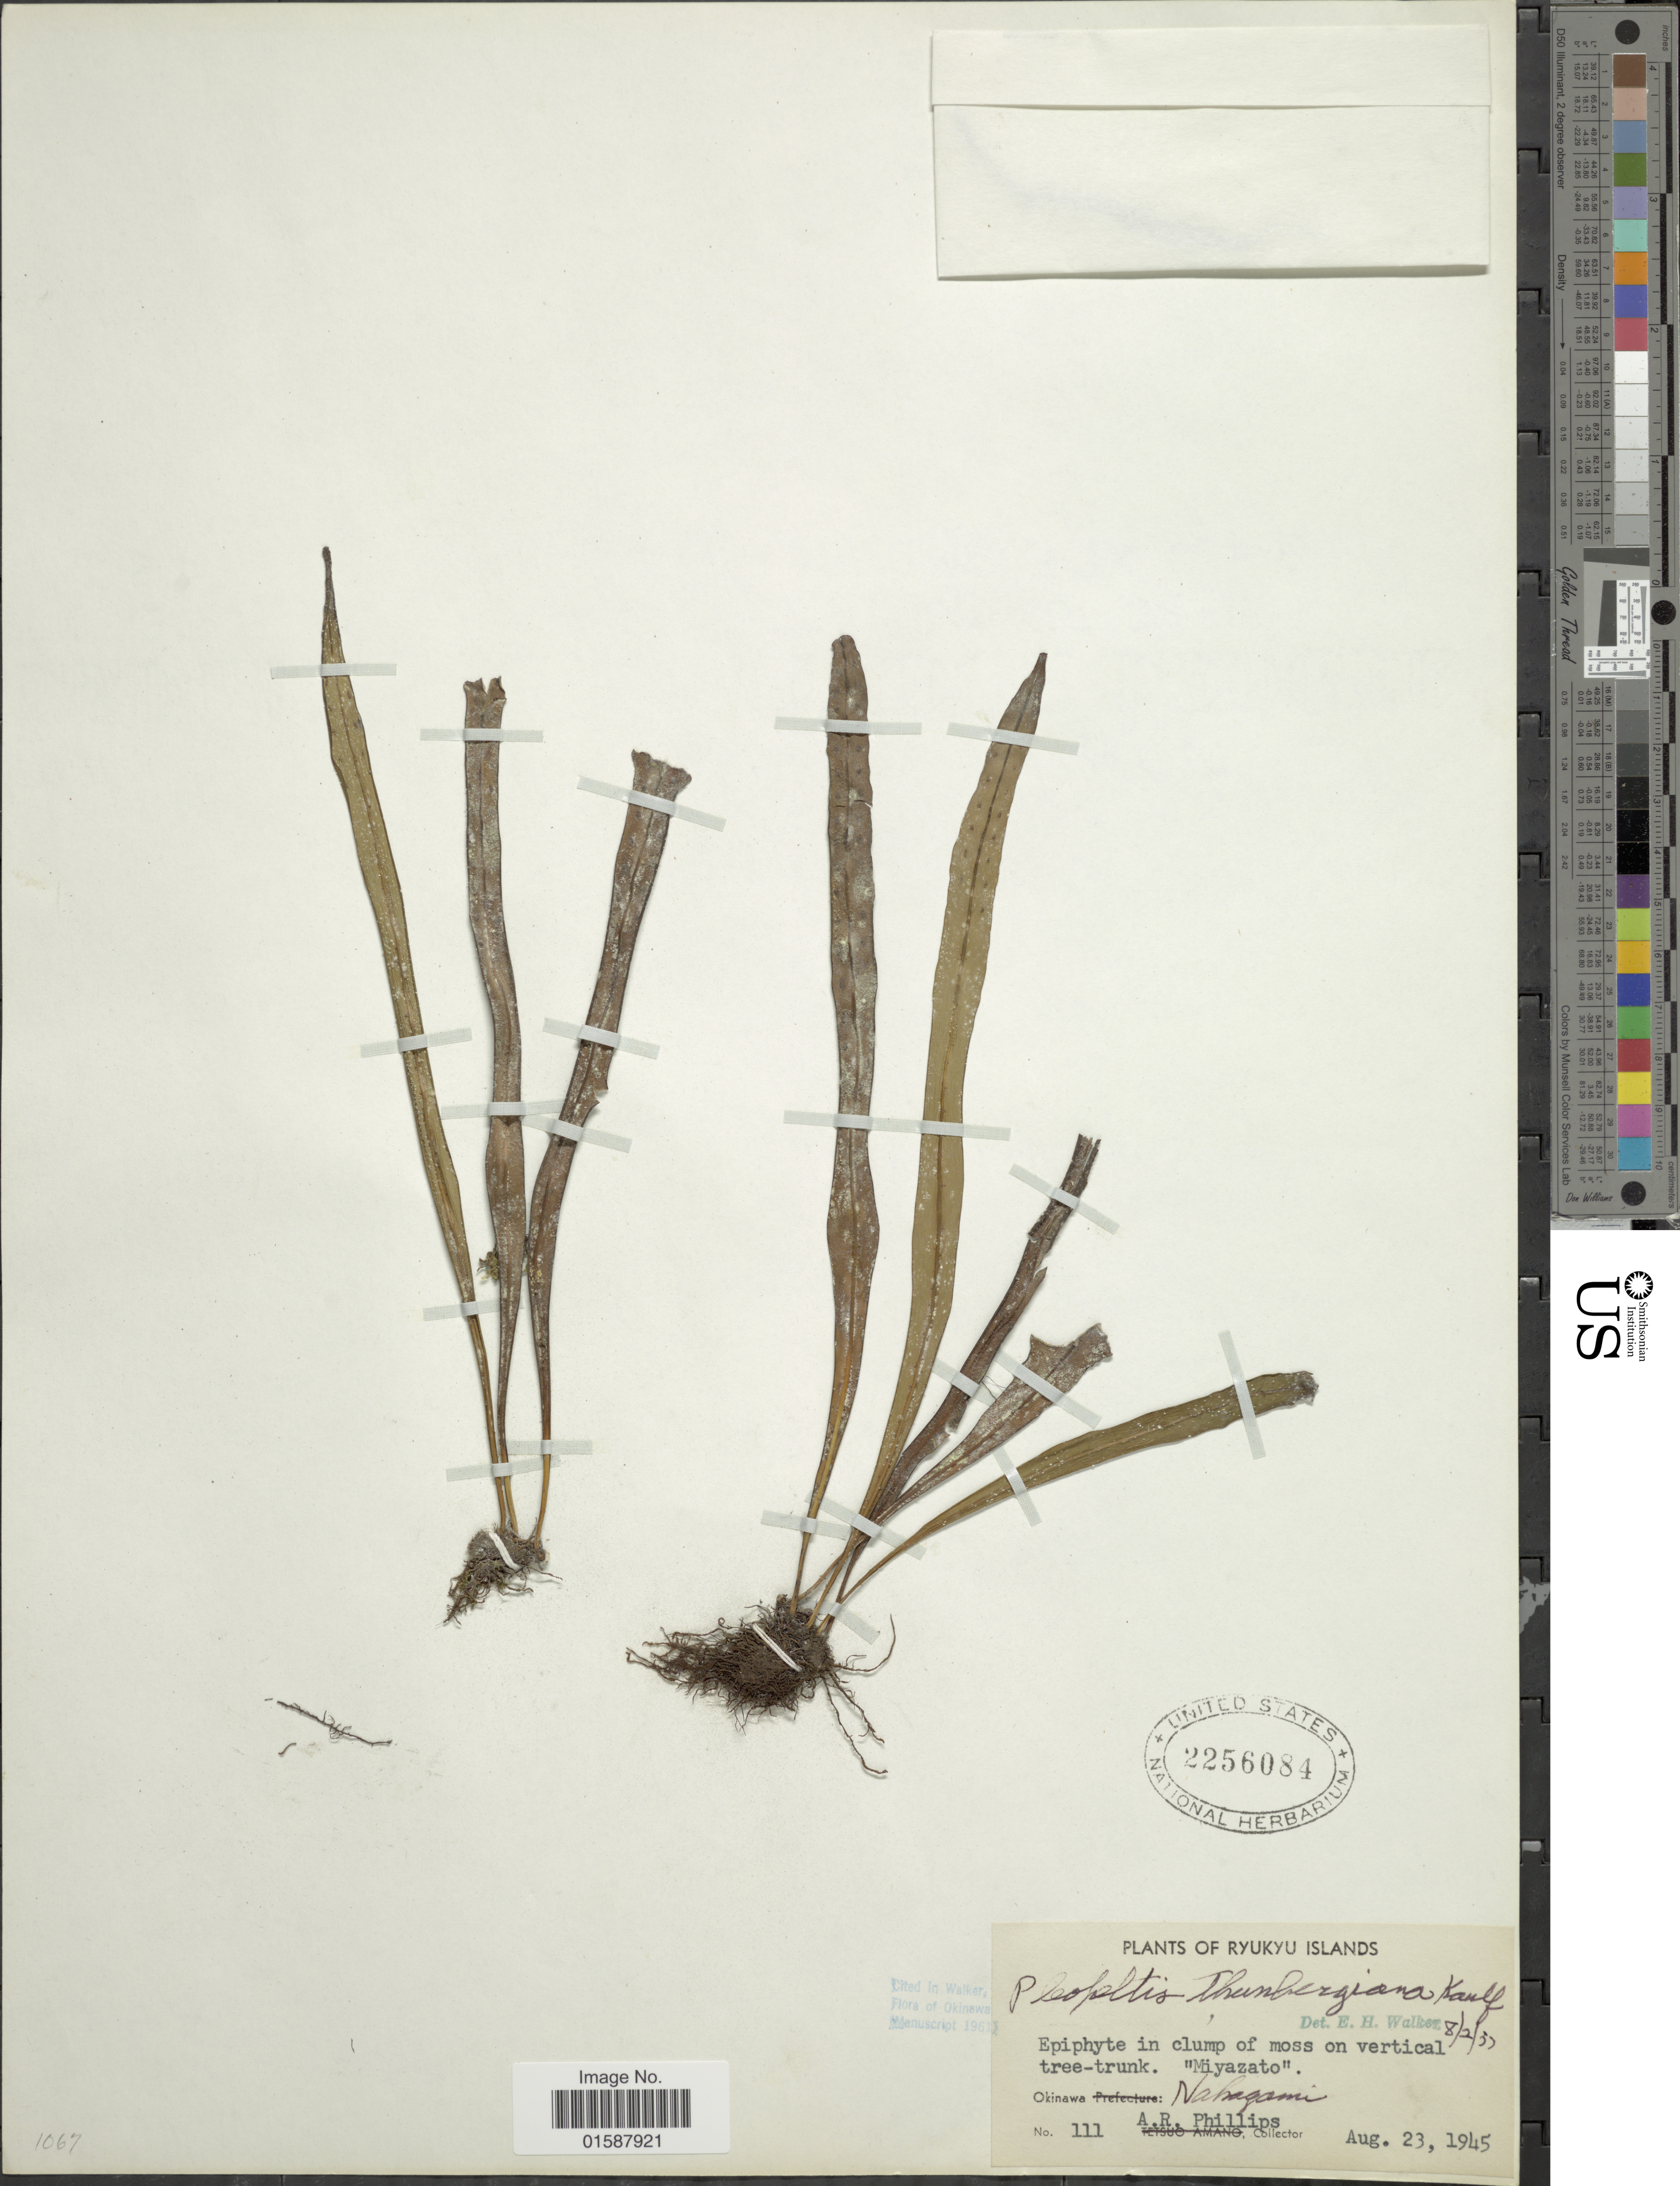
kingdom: Plantae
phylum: Tracheophyta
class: Polypodiopsida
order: Polypodiales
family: Polypodiaceae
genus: Lepisorus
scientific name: Lepisorus thunbergianus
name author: (Kaulf.) Ching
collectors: A. R. Phillips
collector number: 111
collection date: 1945-08-23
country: Japan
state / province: Okinawa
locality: Ryukyu Islands. "Miyazato". Okinawa: Nakagami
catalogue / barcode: US 2256084